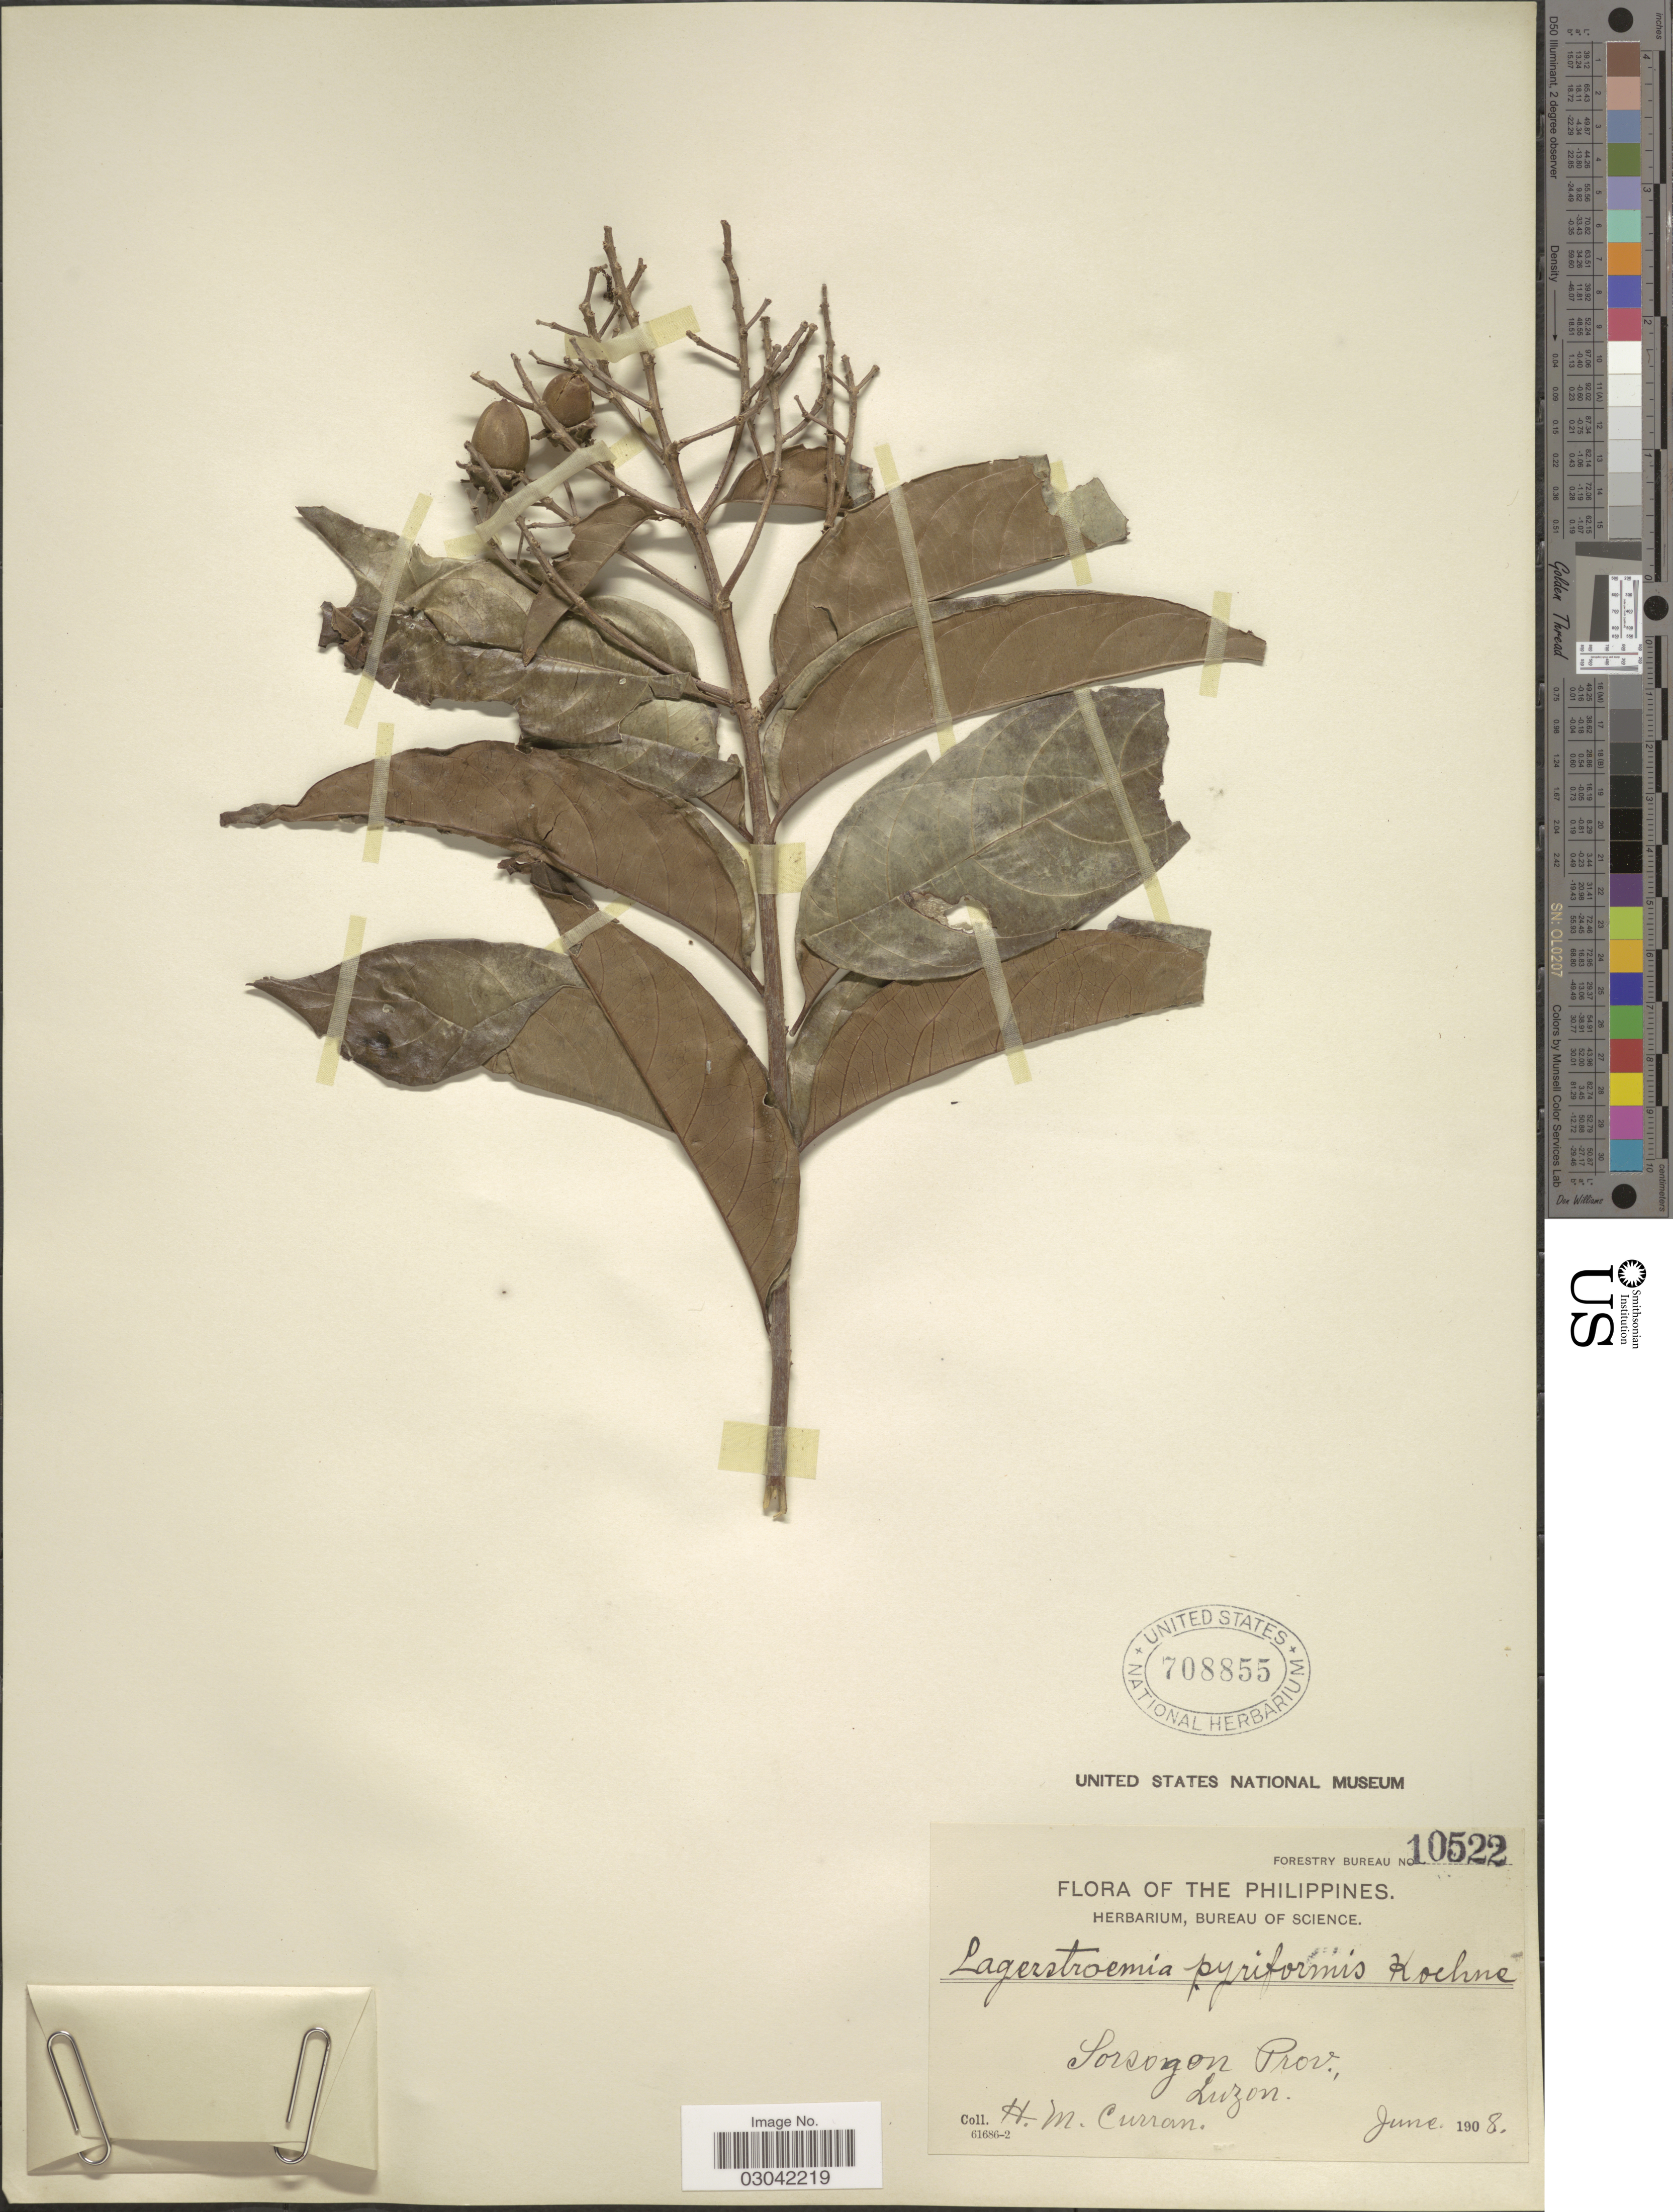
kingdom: Plantae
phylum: Tracheophyta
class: Magnoliopsida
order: Myrtales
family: Lythraceae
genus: Lagerstroemia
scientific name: Lagerstroemia speciosa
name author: (L.) Pers.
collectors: H. M. Curran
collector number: Forestry Bureau 10522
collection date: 1908-06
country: Philippines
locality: Sorsogon Prov., Luzon.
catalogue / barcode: US 708855